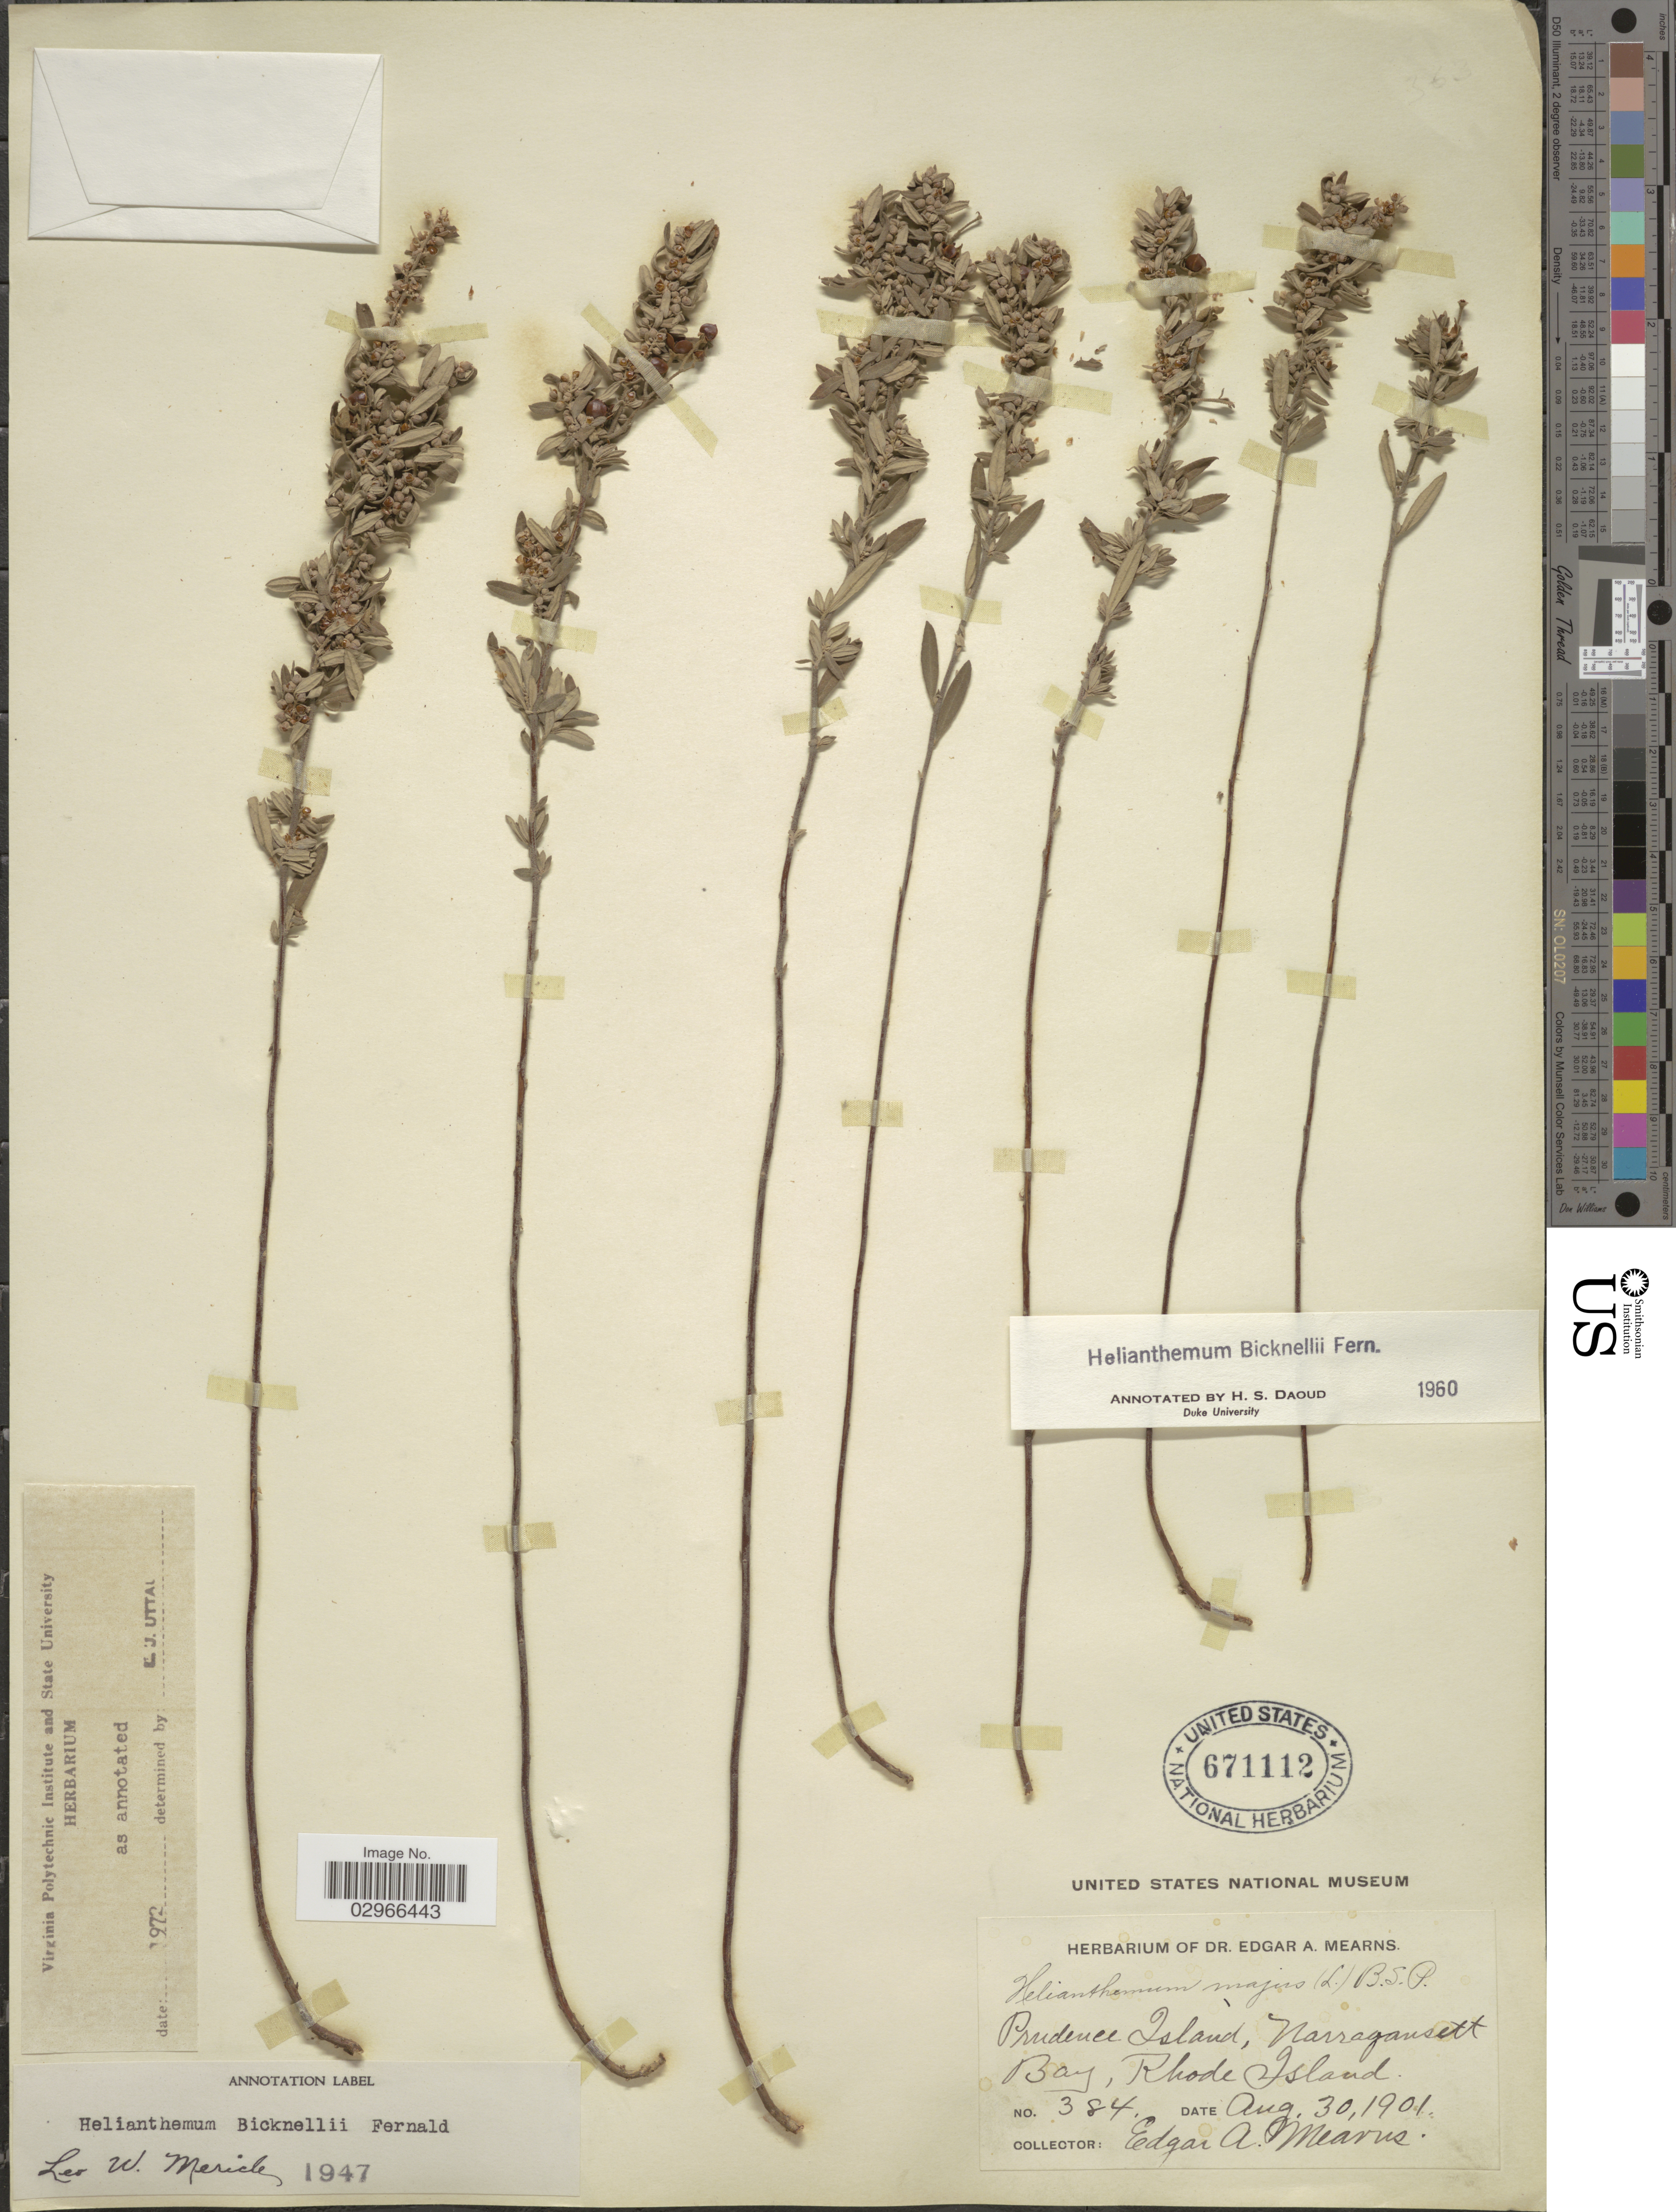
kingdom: Plantae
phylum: Tracheophyta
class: Magnoliopsida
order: Malvales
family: Cistaceae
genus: Helianthemum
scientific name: Helianthemum bicknellii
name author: Fernald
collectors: E. A. Mearns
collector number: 384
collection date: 1901-08-30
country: United States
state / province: Rhode Island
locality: Prudence Island, Narragansett Bay.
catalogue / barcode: US 671112